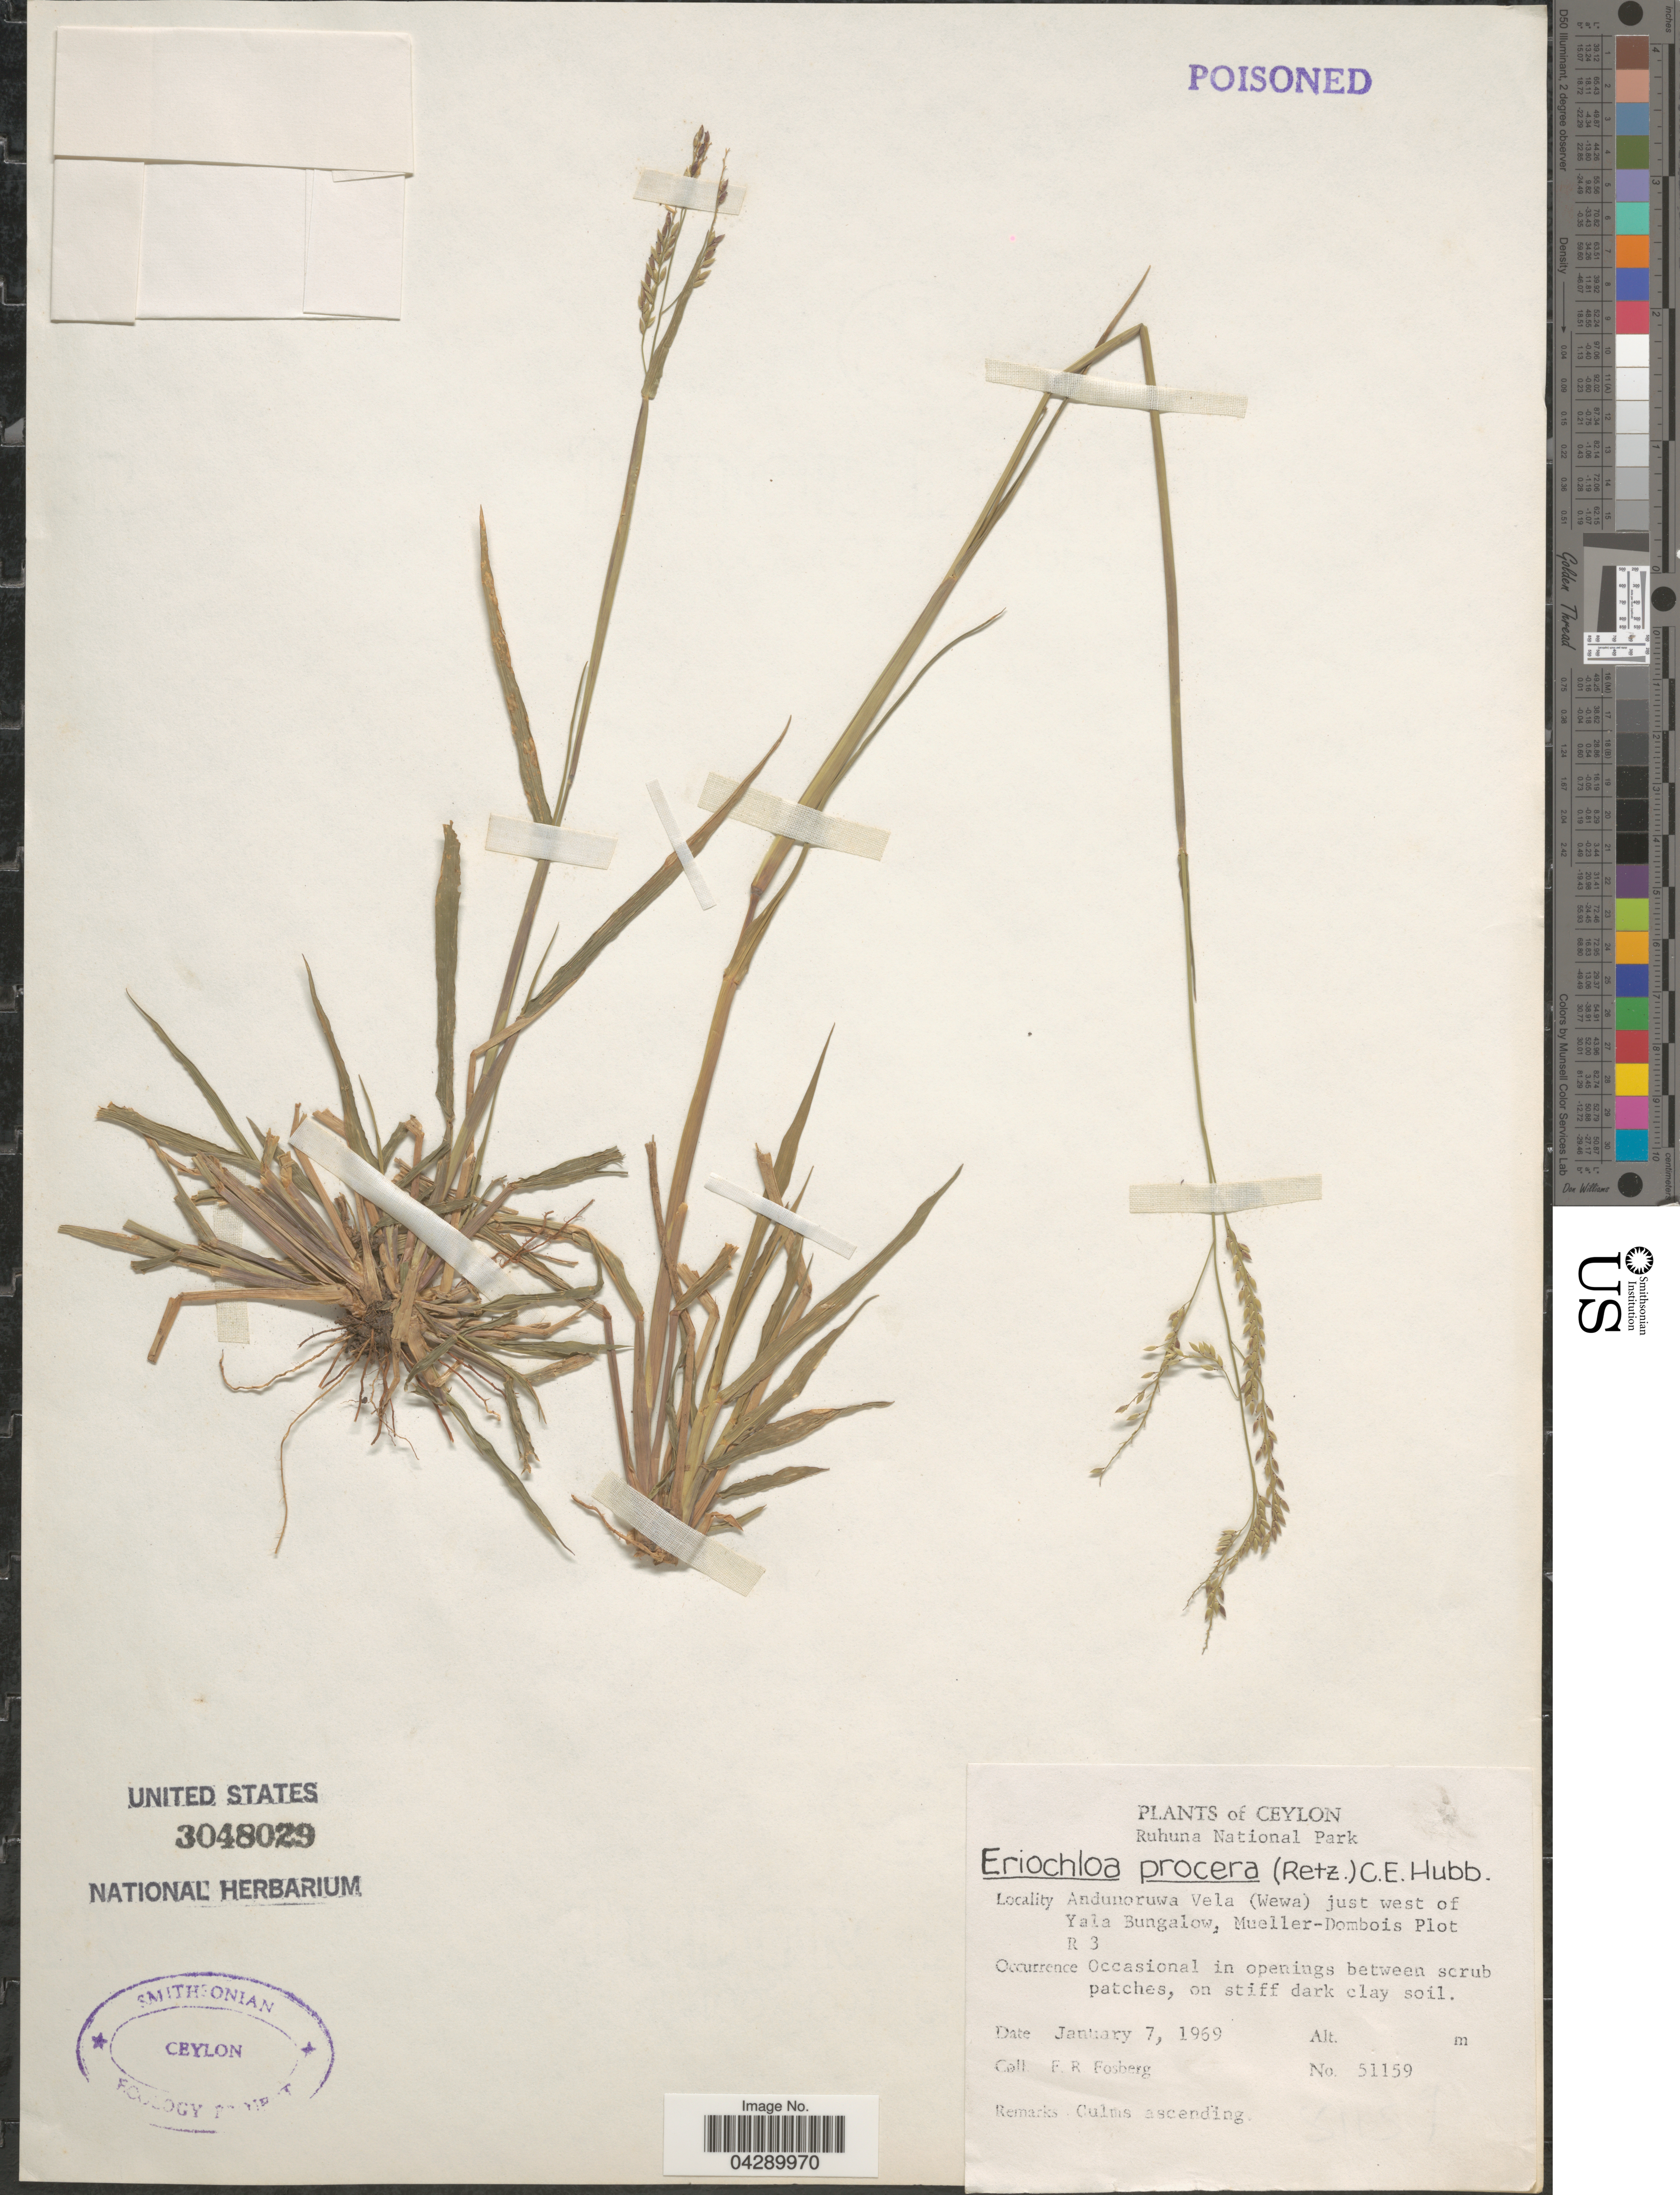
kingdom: Plantae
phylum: Tracheophyta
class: Liliopsida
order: Poales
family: Poaceae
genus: Eriochloa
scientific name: Eriochloa procera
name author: (Retz.) C.E. Hubb.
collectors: F. R. Fosberg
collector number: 51159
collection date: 1969-01-07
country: Sri Lanka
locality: Ceylon. Ruhuna National Park. Andunoruwa Vela (Wewa) just west of Yala Bungalow, Mueller-Dombois Plot R 3.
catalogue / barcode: US 3048029